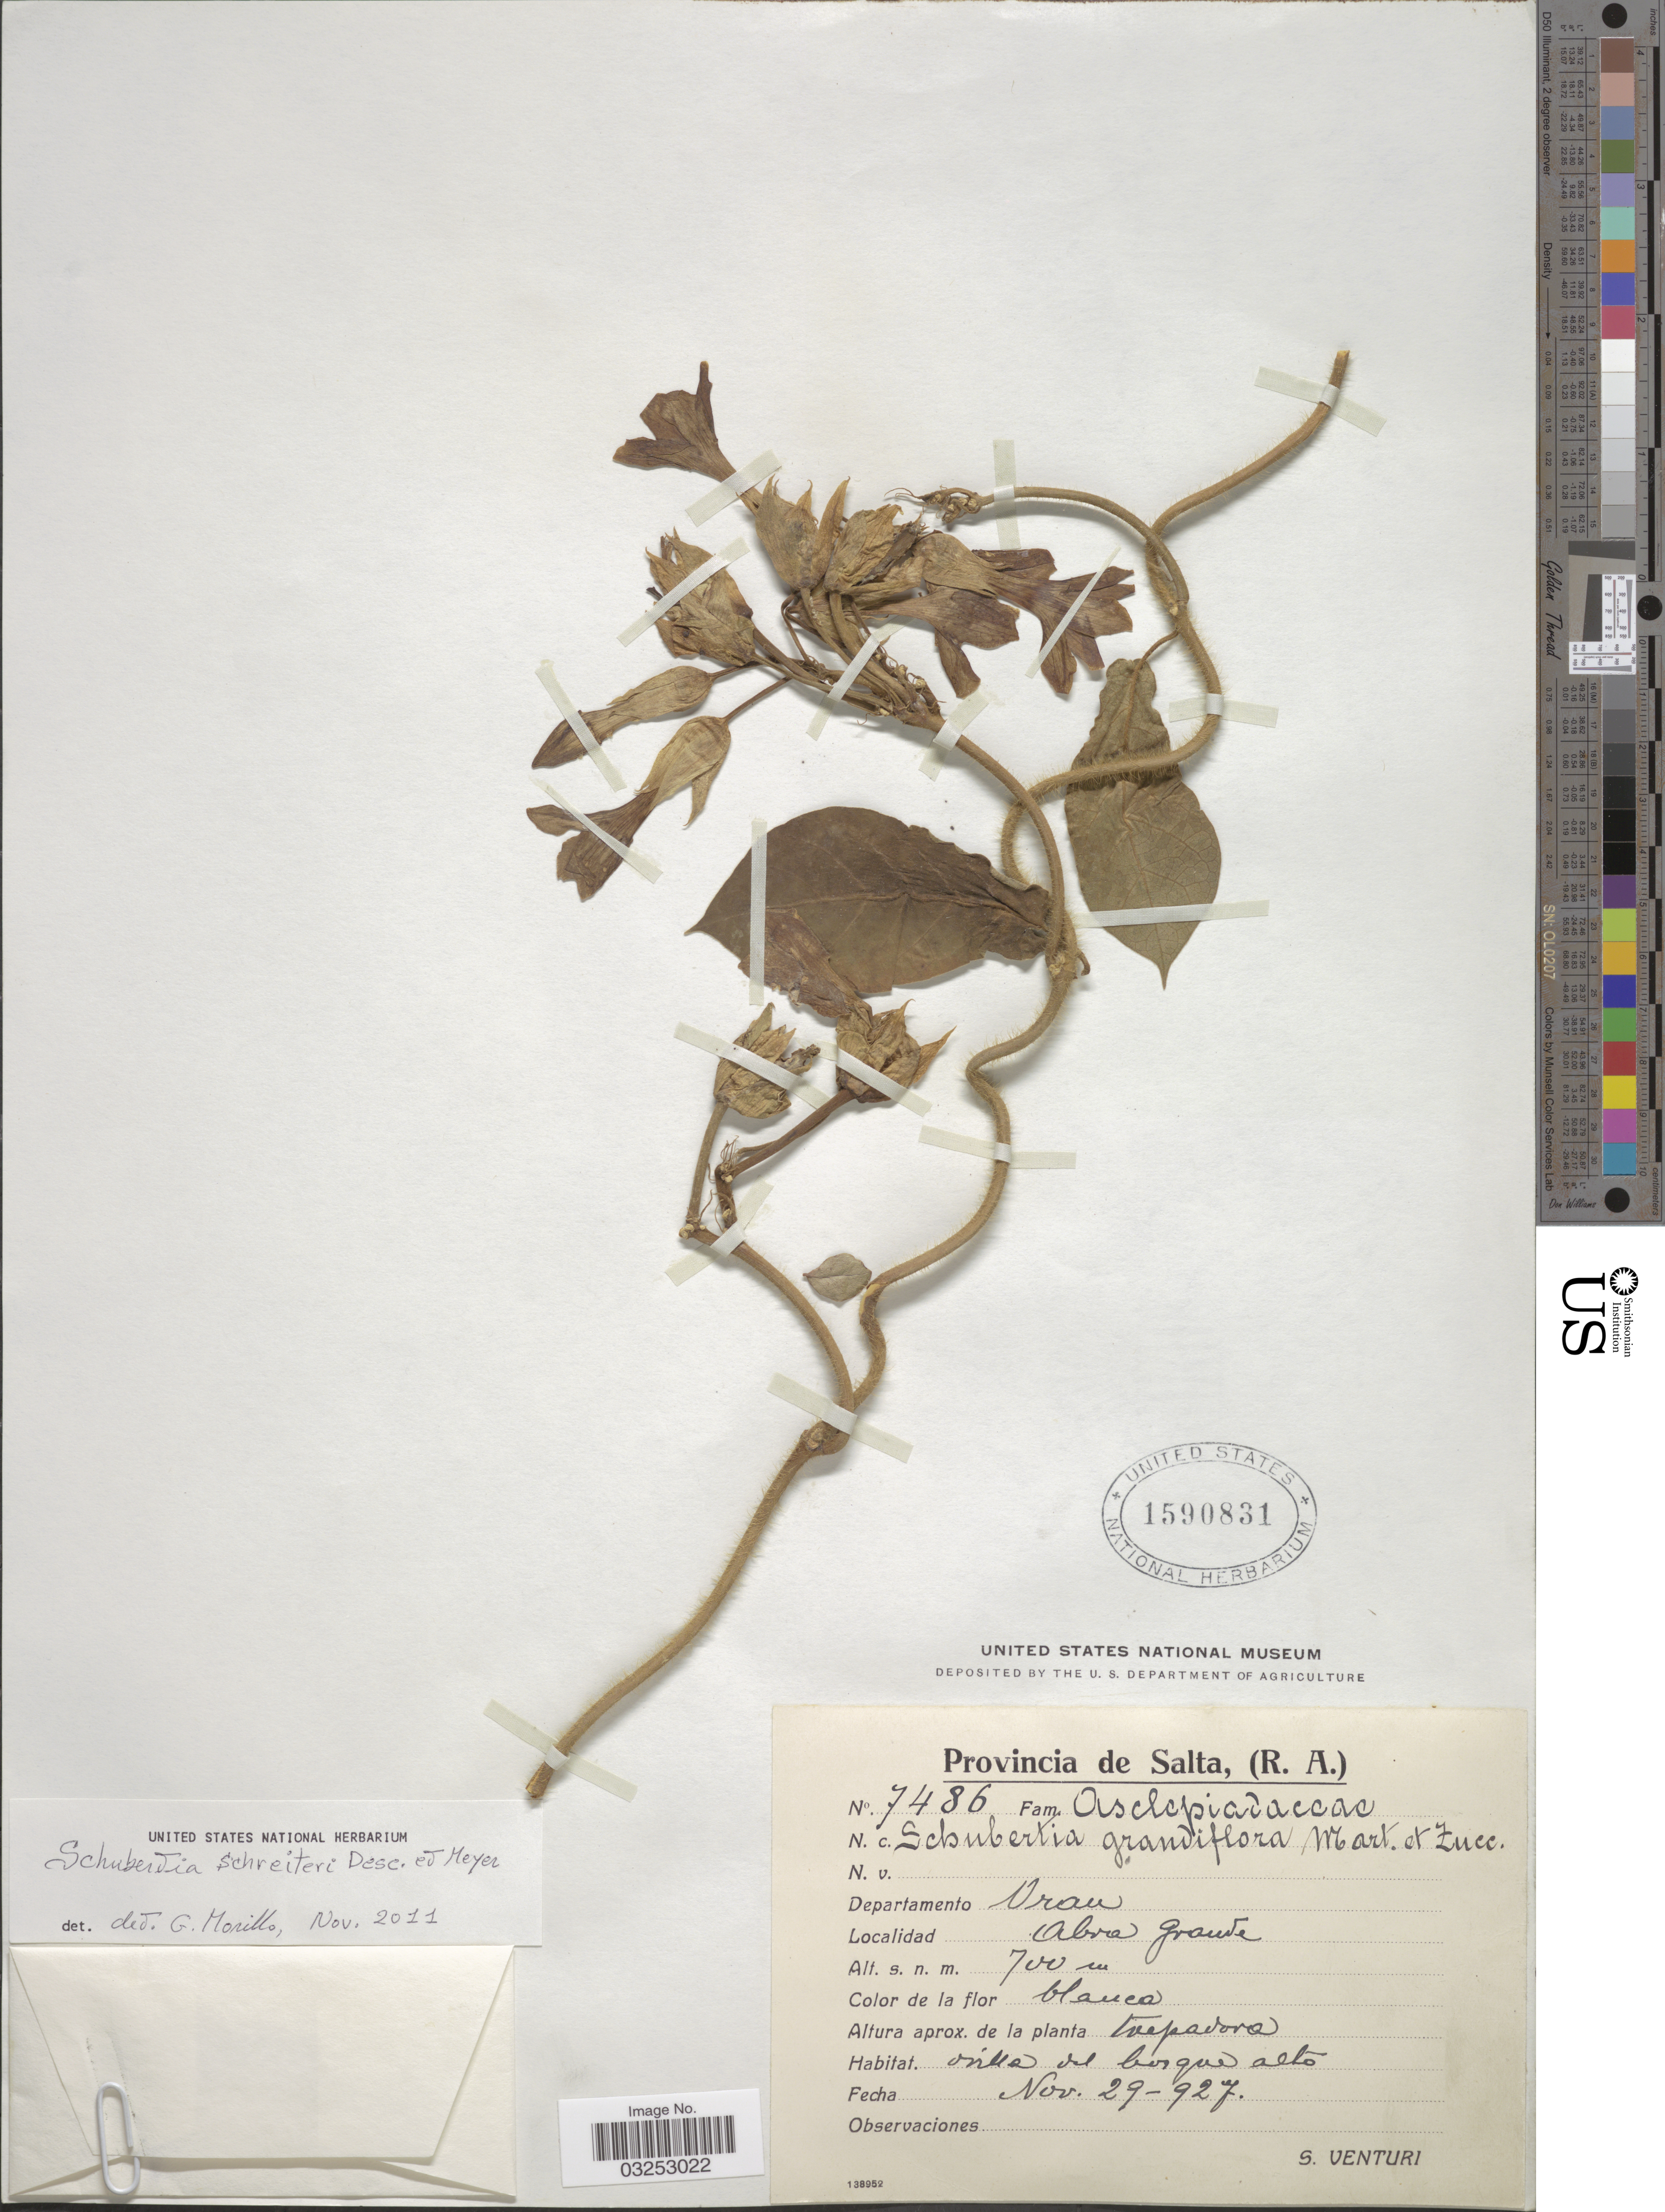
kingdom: Plantae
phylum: Tracheophyta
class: Magnoliopsida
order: Gentianales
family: Apocynaceae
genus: Schubertia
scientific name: Schubertia schreiteri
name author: Descole & T. Mey.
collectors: S. Venturi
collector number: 7486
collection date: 1927-11-29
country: Argentina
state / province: Salta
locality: Departamento Oran, Abra Grande.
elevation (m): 700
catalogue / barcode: US 1590831